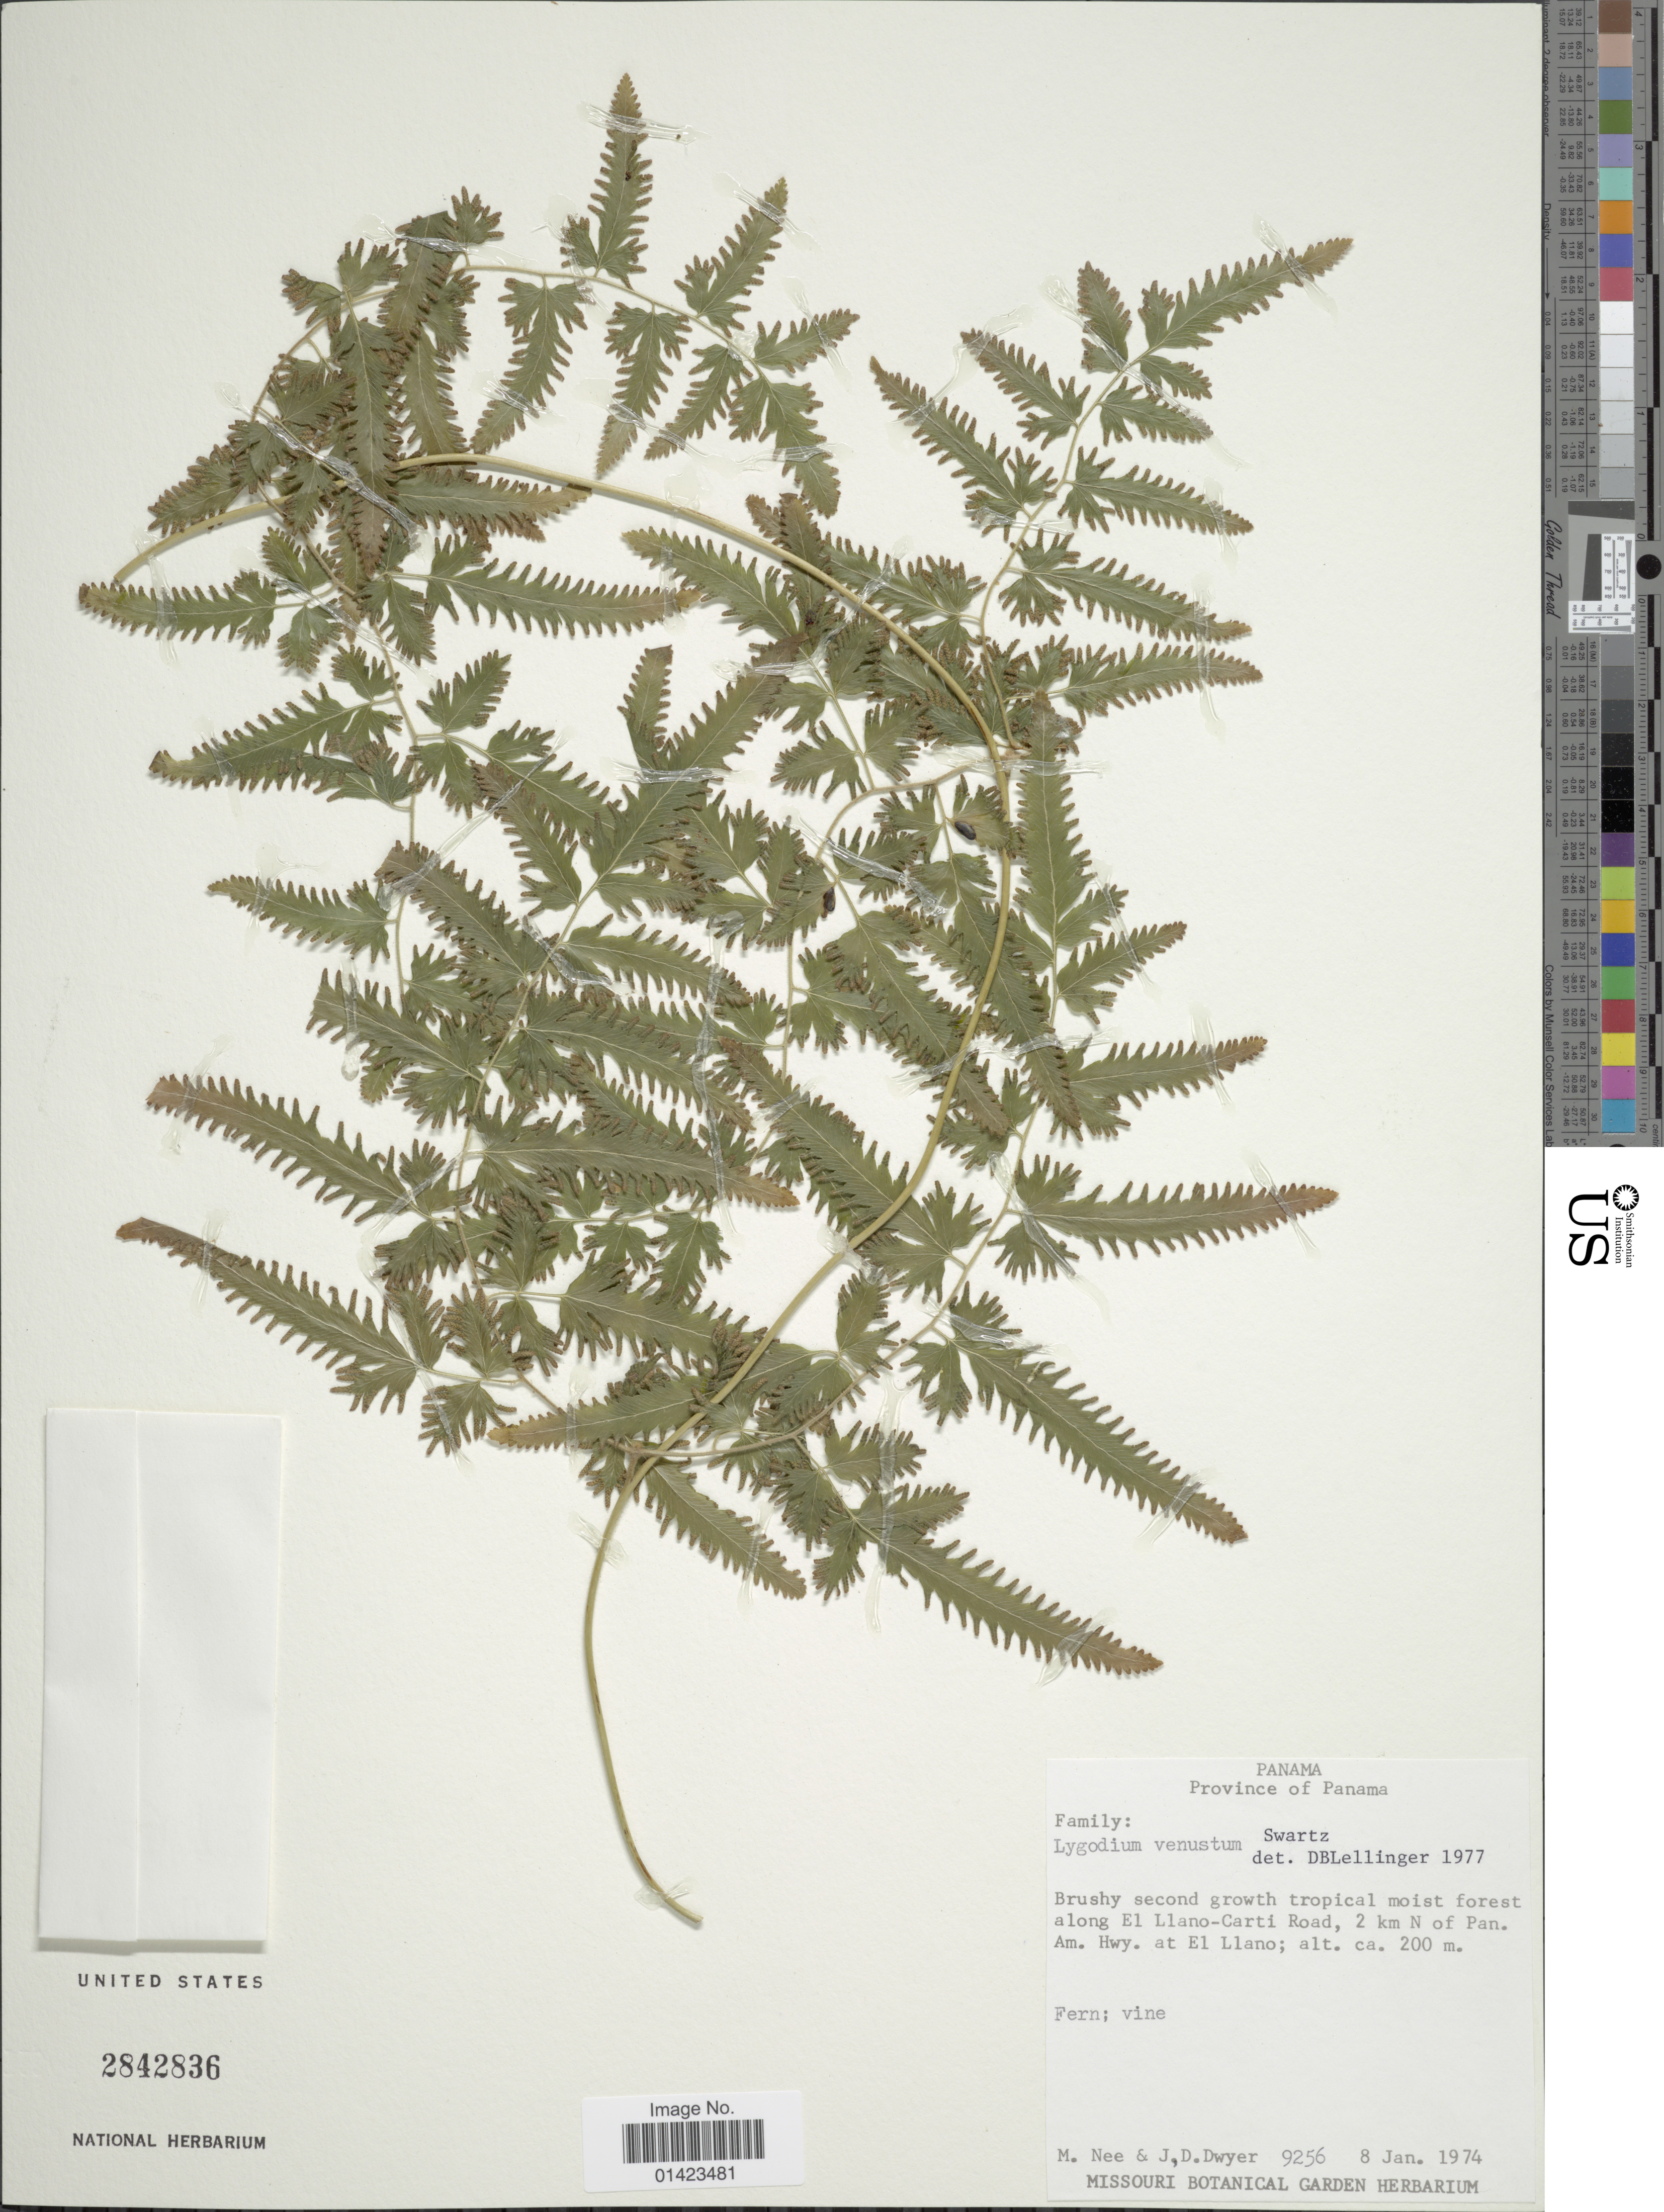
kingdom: Plantae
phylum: Tracheophyta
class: Polypodiopsida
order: Schizaeales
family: Lygodiaceae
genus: Lygodium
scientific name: Lygodium venustum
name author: Sw.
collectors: M. Nee & J. D. Dwyer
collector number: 9256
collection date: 1974-01-08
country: Panama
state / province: Panamá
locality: Province of Panama, Brushy second growth tropical moist forest along El llano-Carti Road, 2km N of Pan. Am. Hwy. at El llano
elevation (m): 200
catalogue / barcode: US 2842836